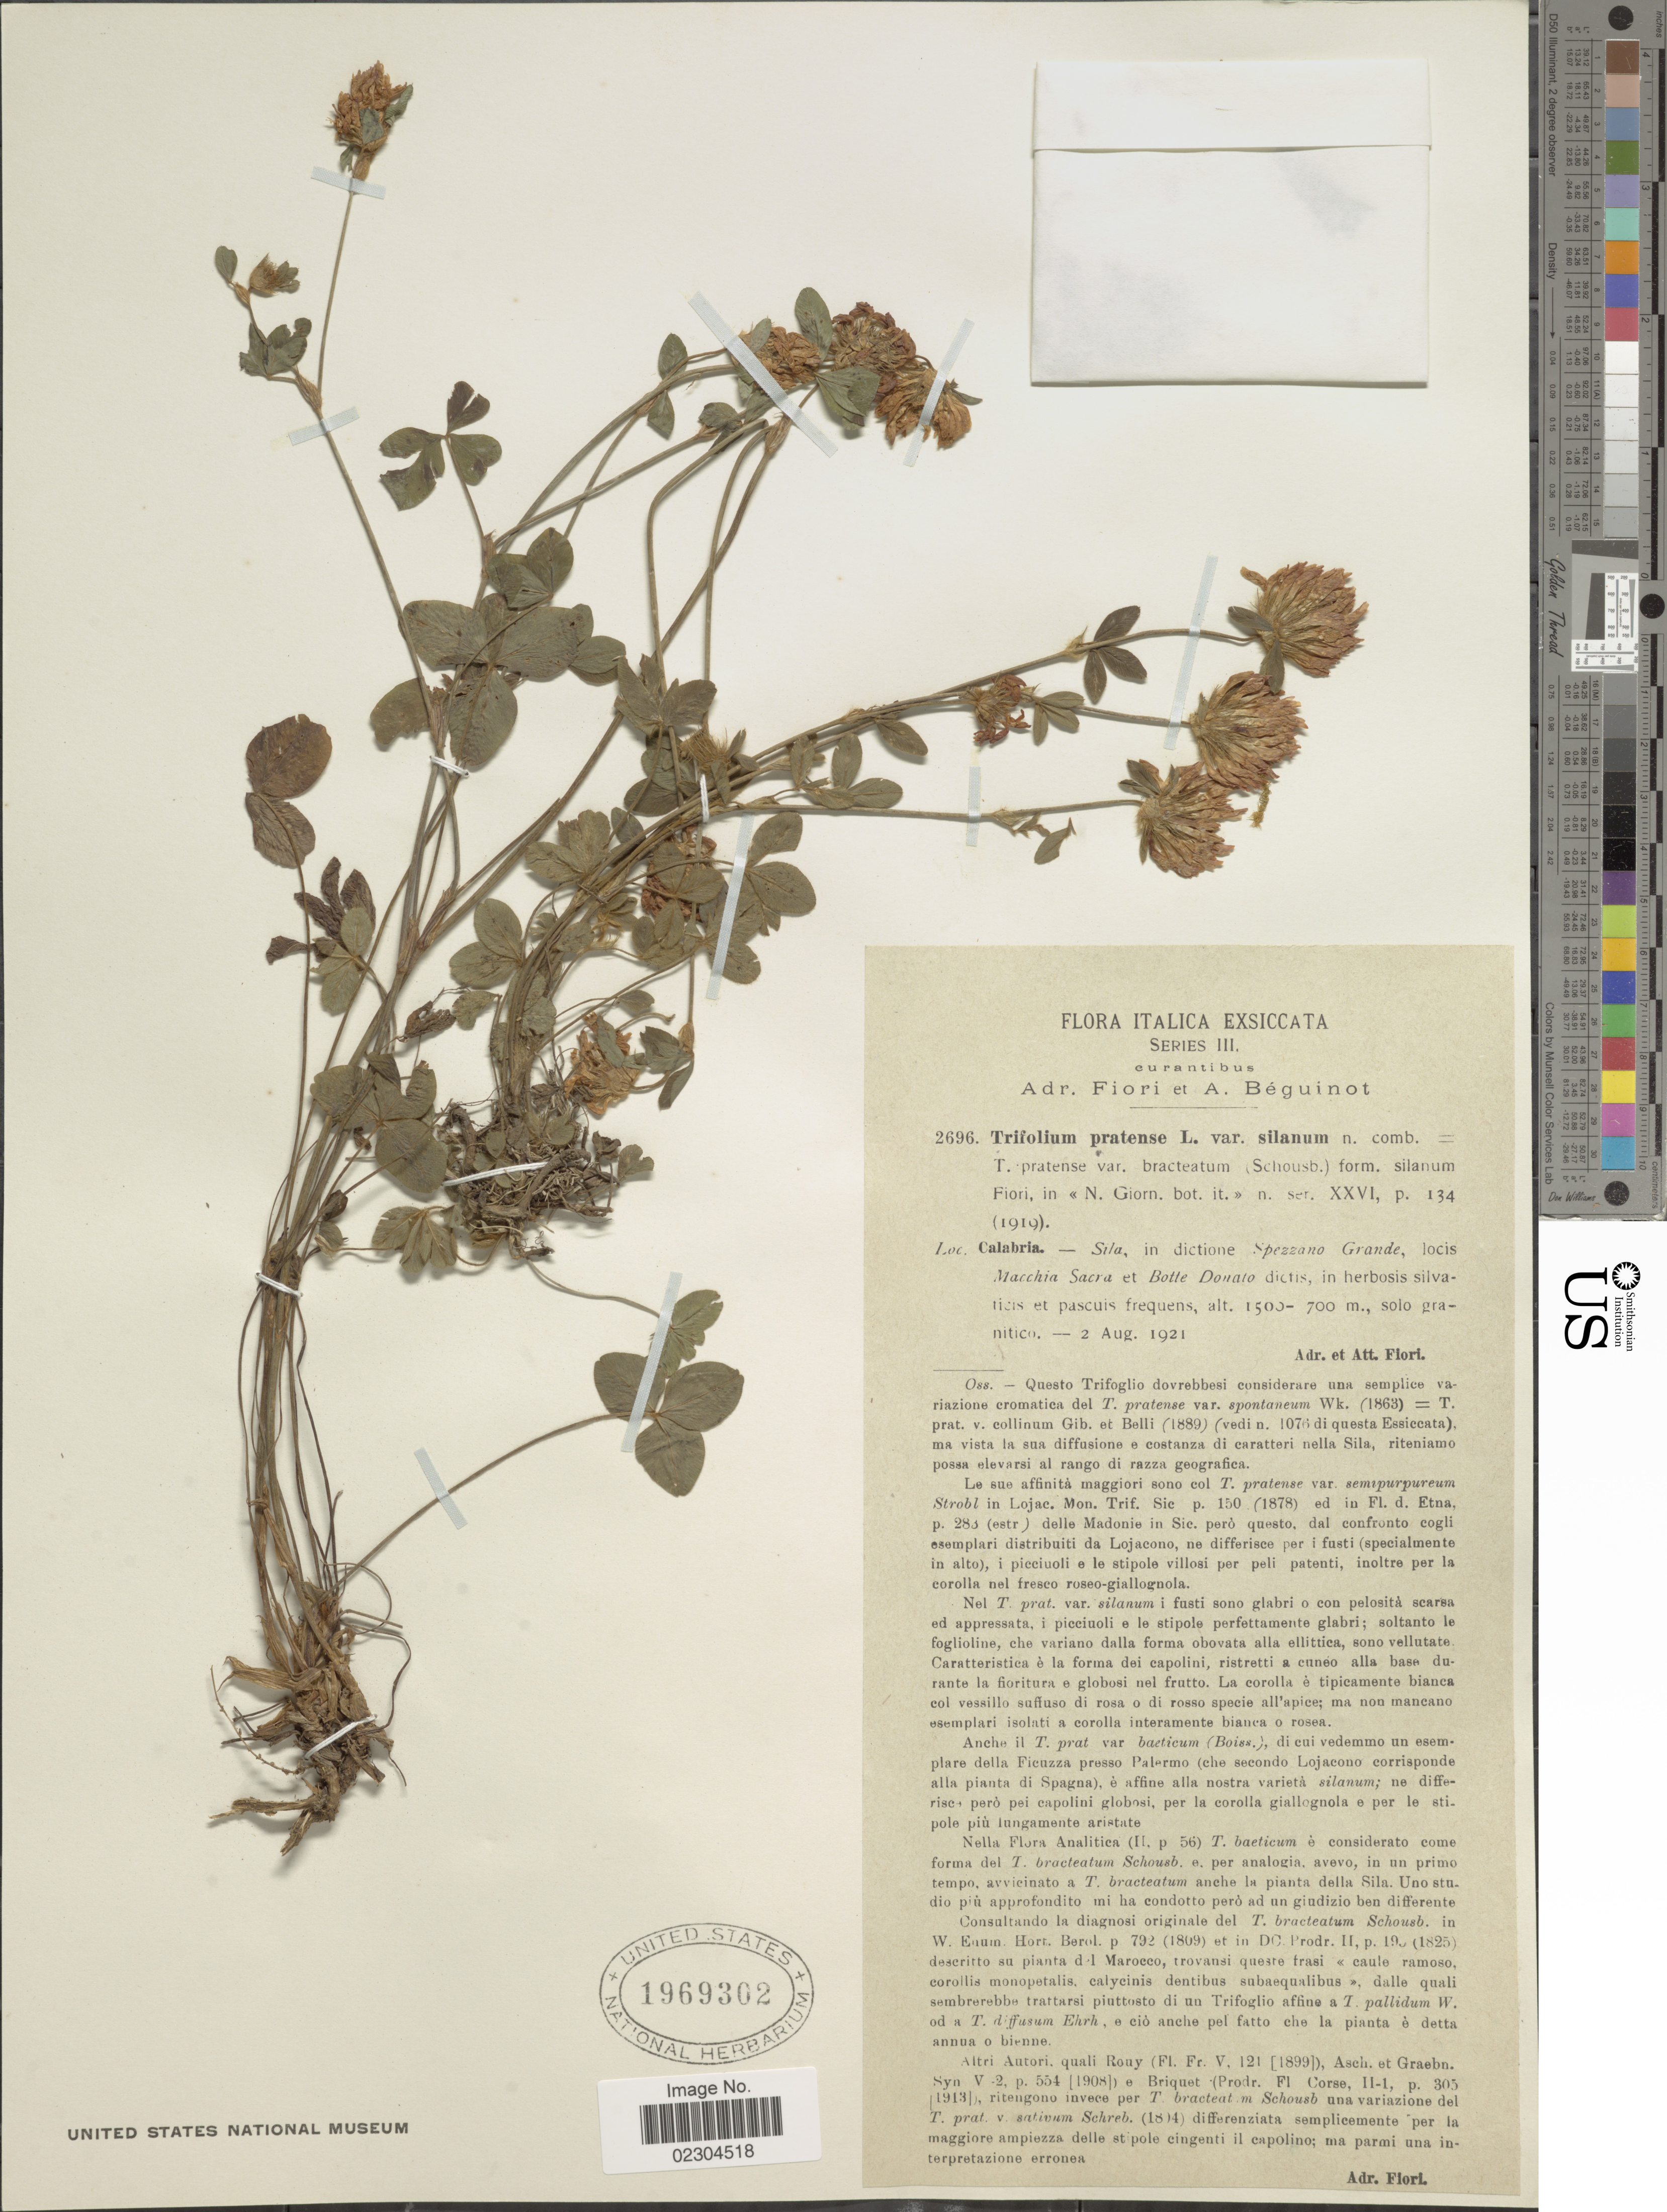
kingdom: Plantae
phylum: Tracheophyta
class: Magnoliopsida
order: Fabales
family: Fabaceae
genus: Trifolium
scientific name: Trifolium pratense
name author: L.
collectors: A. Fiori & A. Fiori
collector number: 2696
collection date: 1921-08-02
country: Italy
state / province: Calabria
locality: Calabria, Sila in dictione Spezzano Grande, licos Macchira Sacra et Botte Donato dictis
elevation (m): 700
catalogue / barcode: US 1969362